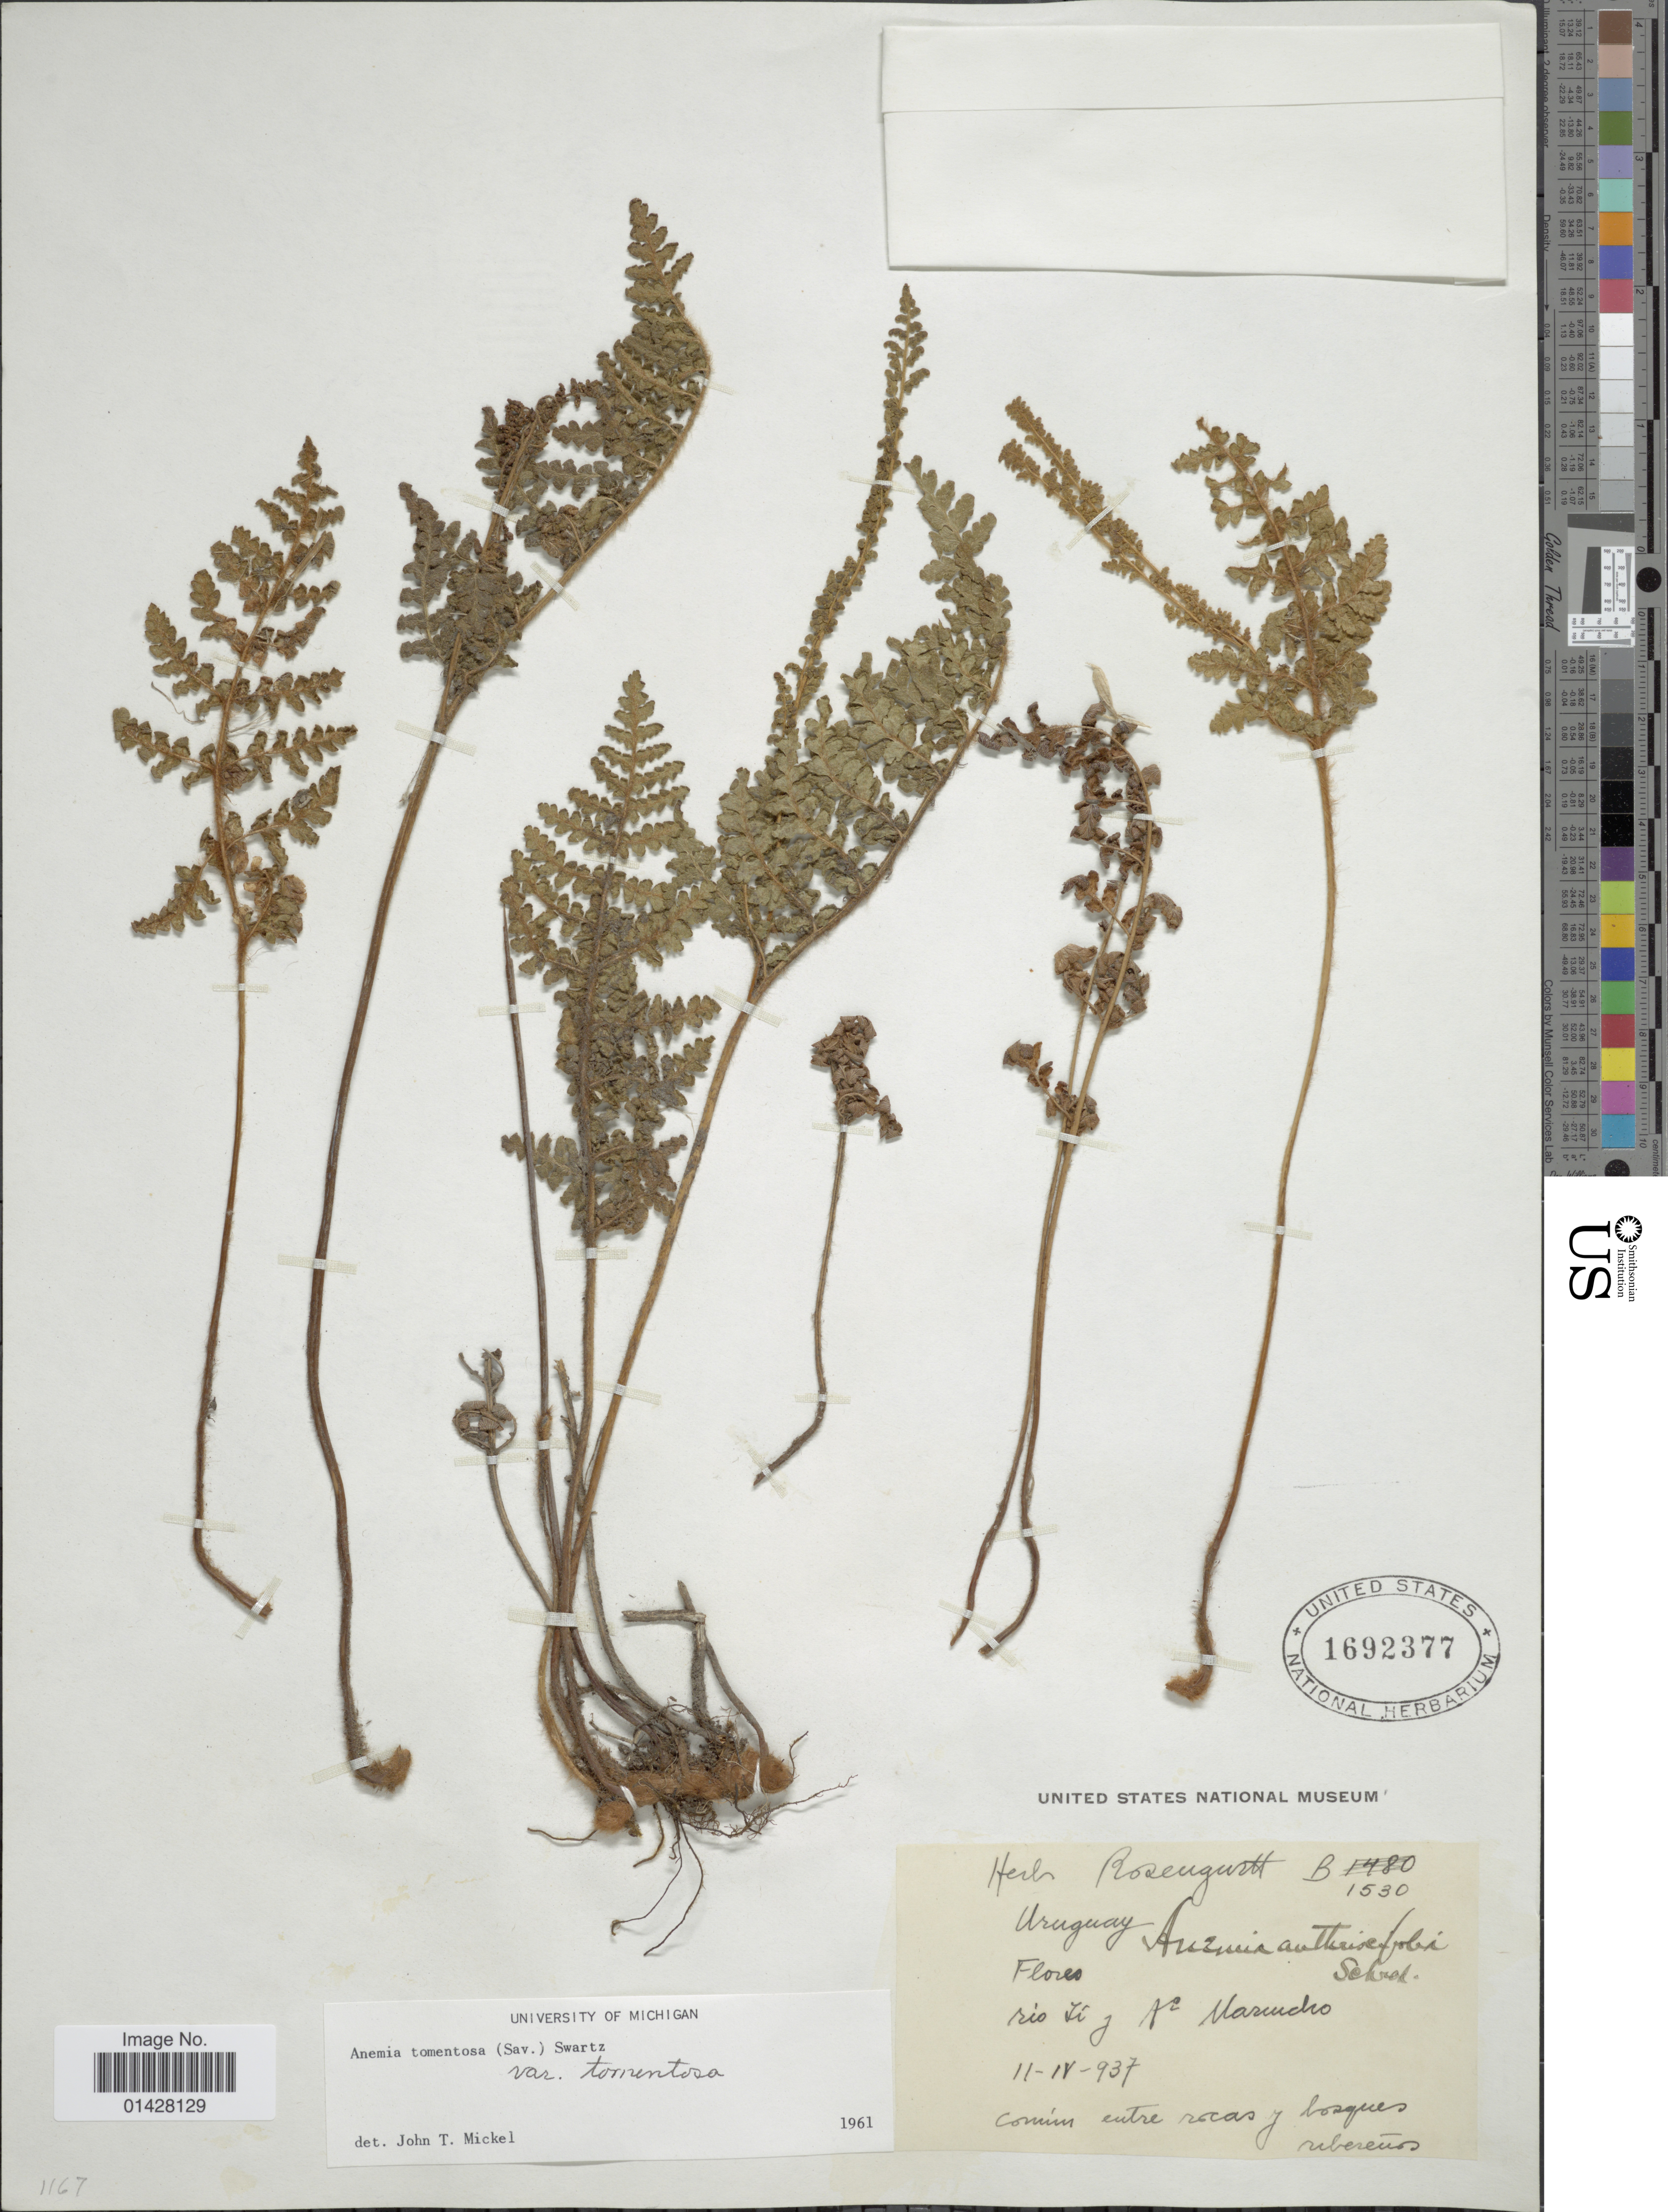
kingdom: Plantae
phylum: Tracheophyta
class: Polypodiopsida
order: Schizaeales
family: Anemiaceae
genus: Anemia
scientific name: Anemia tomentosa var. tomentosa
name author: (Sav.) Sw.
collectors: ex herb. Rosengurtt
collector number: B 1530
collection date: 1937-04-11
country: Uruguay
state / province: Flores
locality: Uruguay. Flores, río Yí y Ao Marincho.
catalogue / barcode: US 1692377